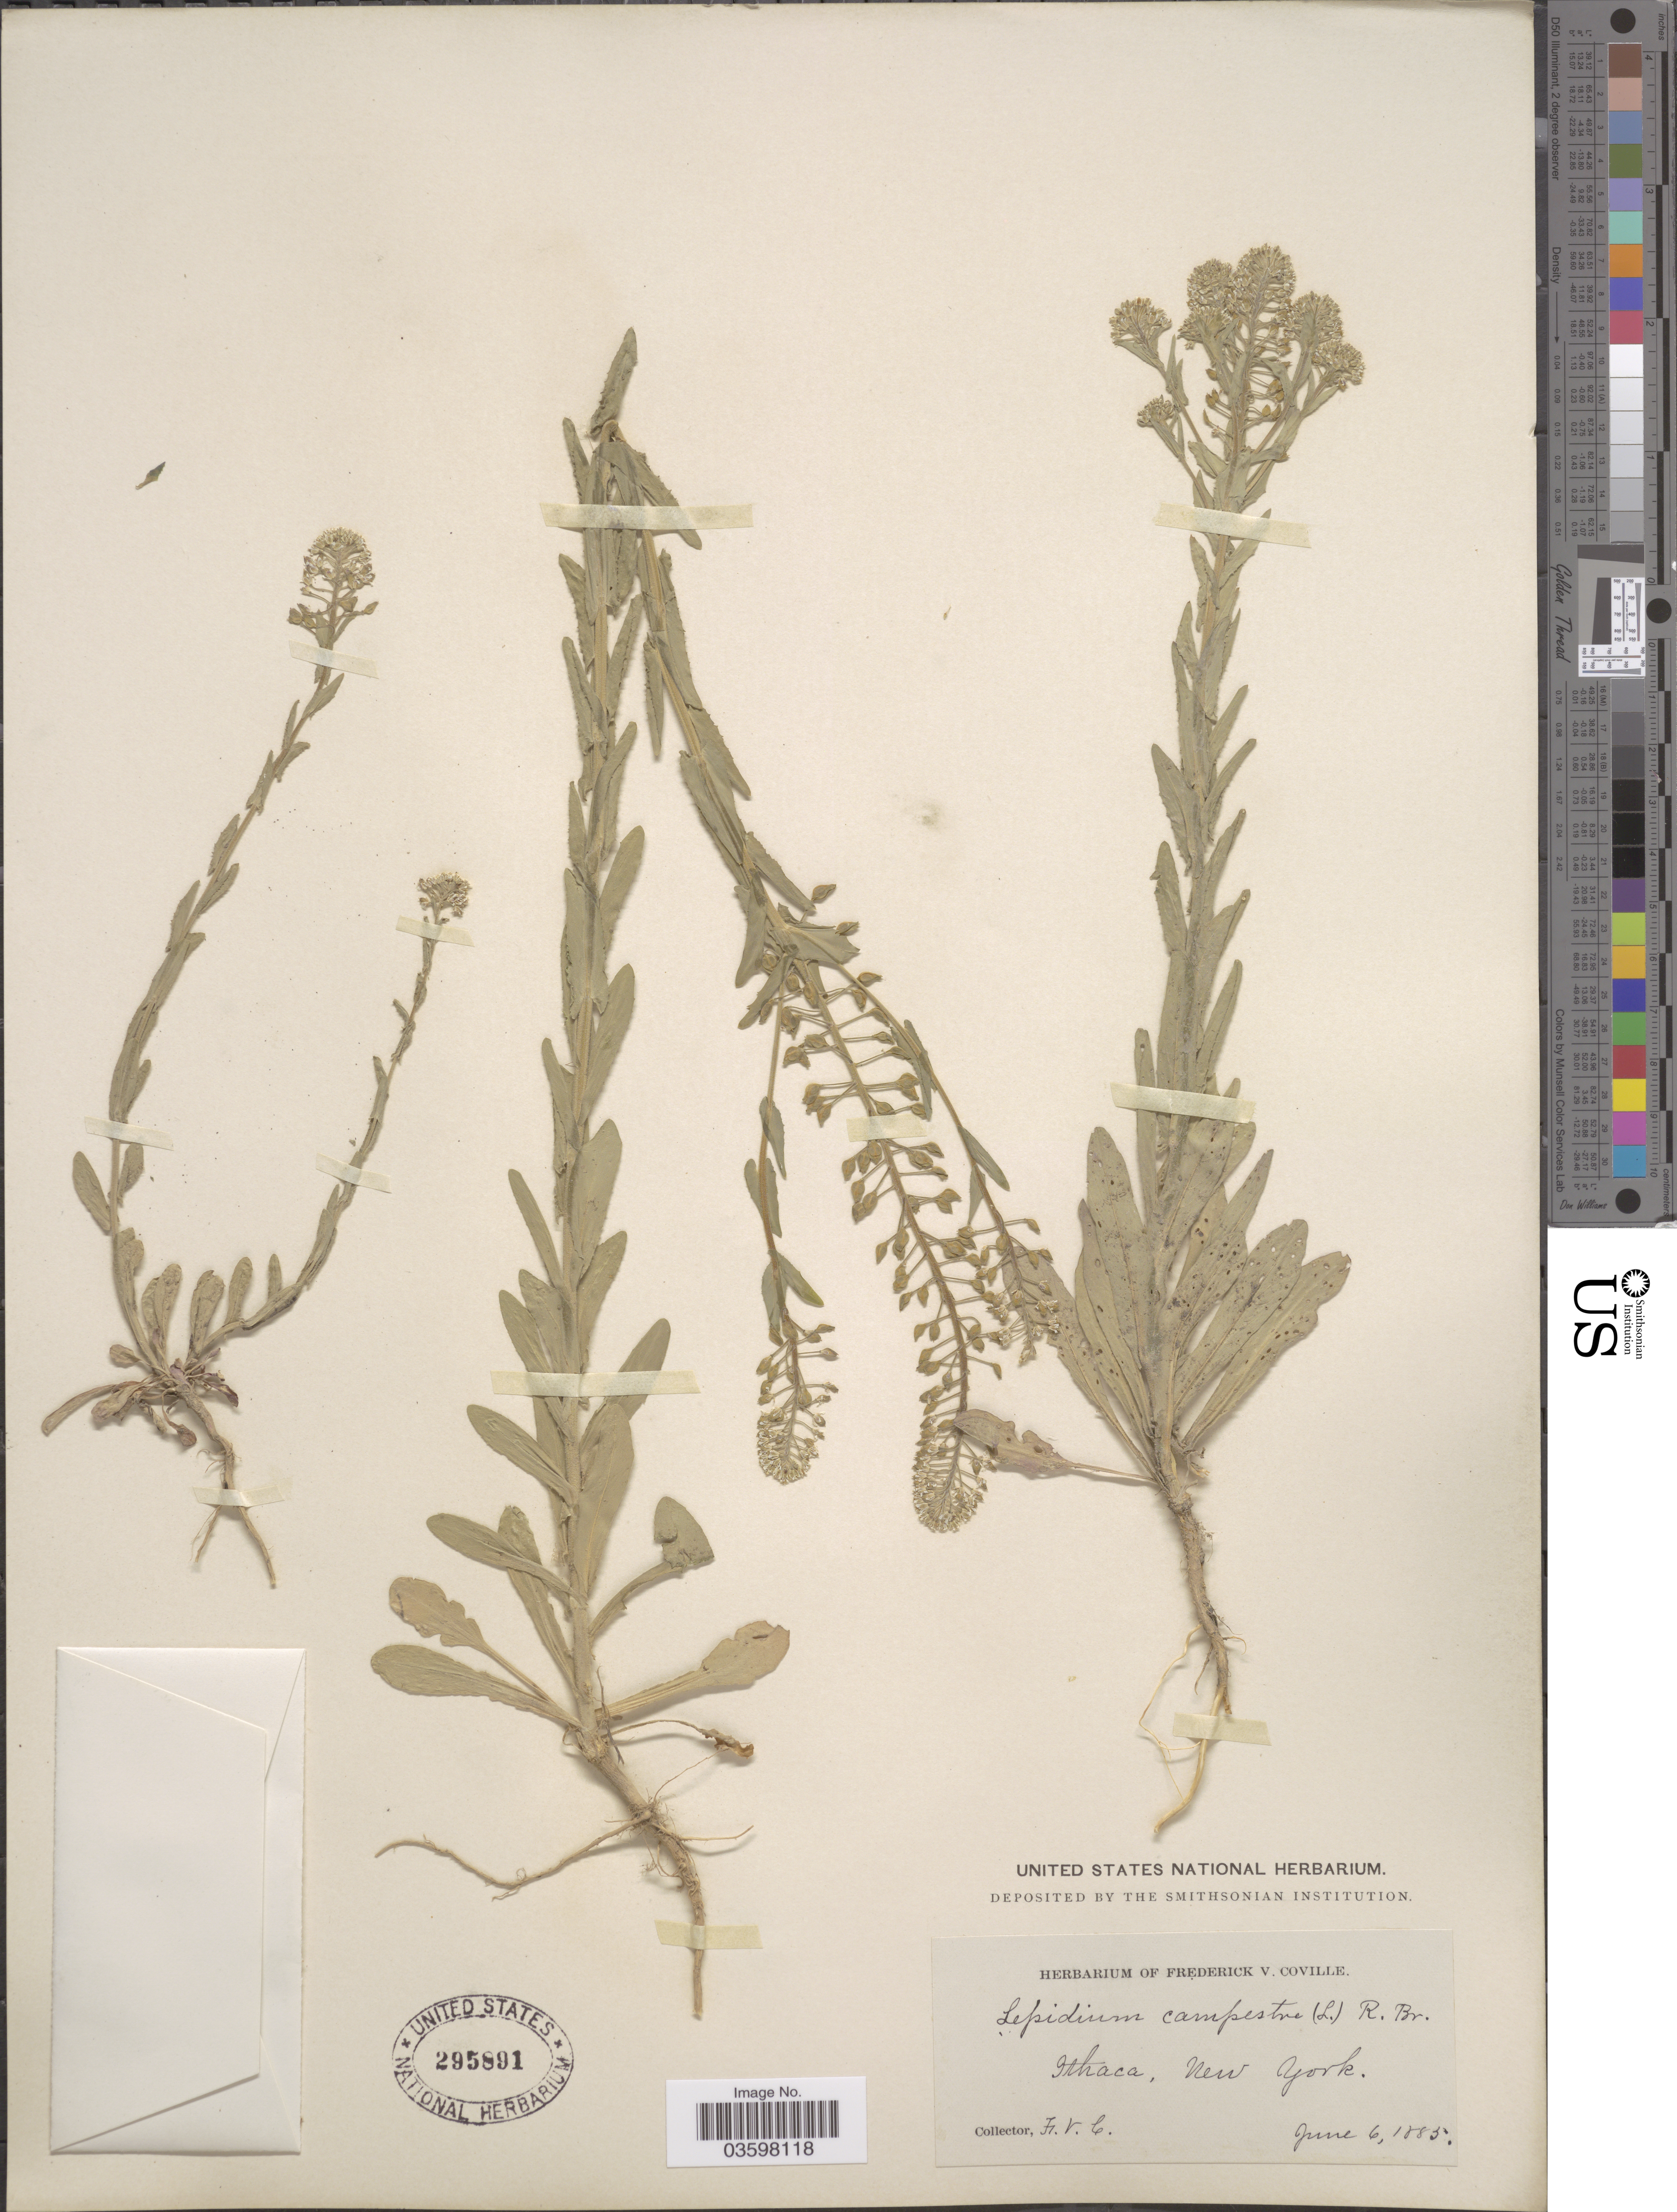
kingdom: Plantae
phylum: Tracheophyta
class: Magnoliopsida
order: Brassicales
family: Brassicaceae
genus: Lepidium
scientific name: Lepidium campestre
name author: (L.) W.T. Aiton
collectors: F. V. Coville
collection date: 1885-06-06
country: United States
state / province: New York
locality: Ithaca.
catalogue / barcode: US 295891